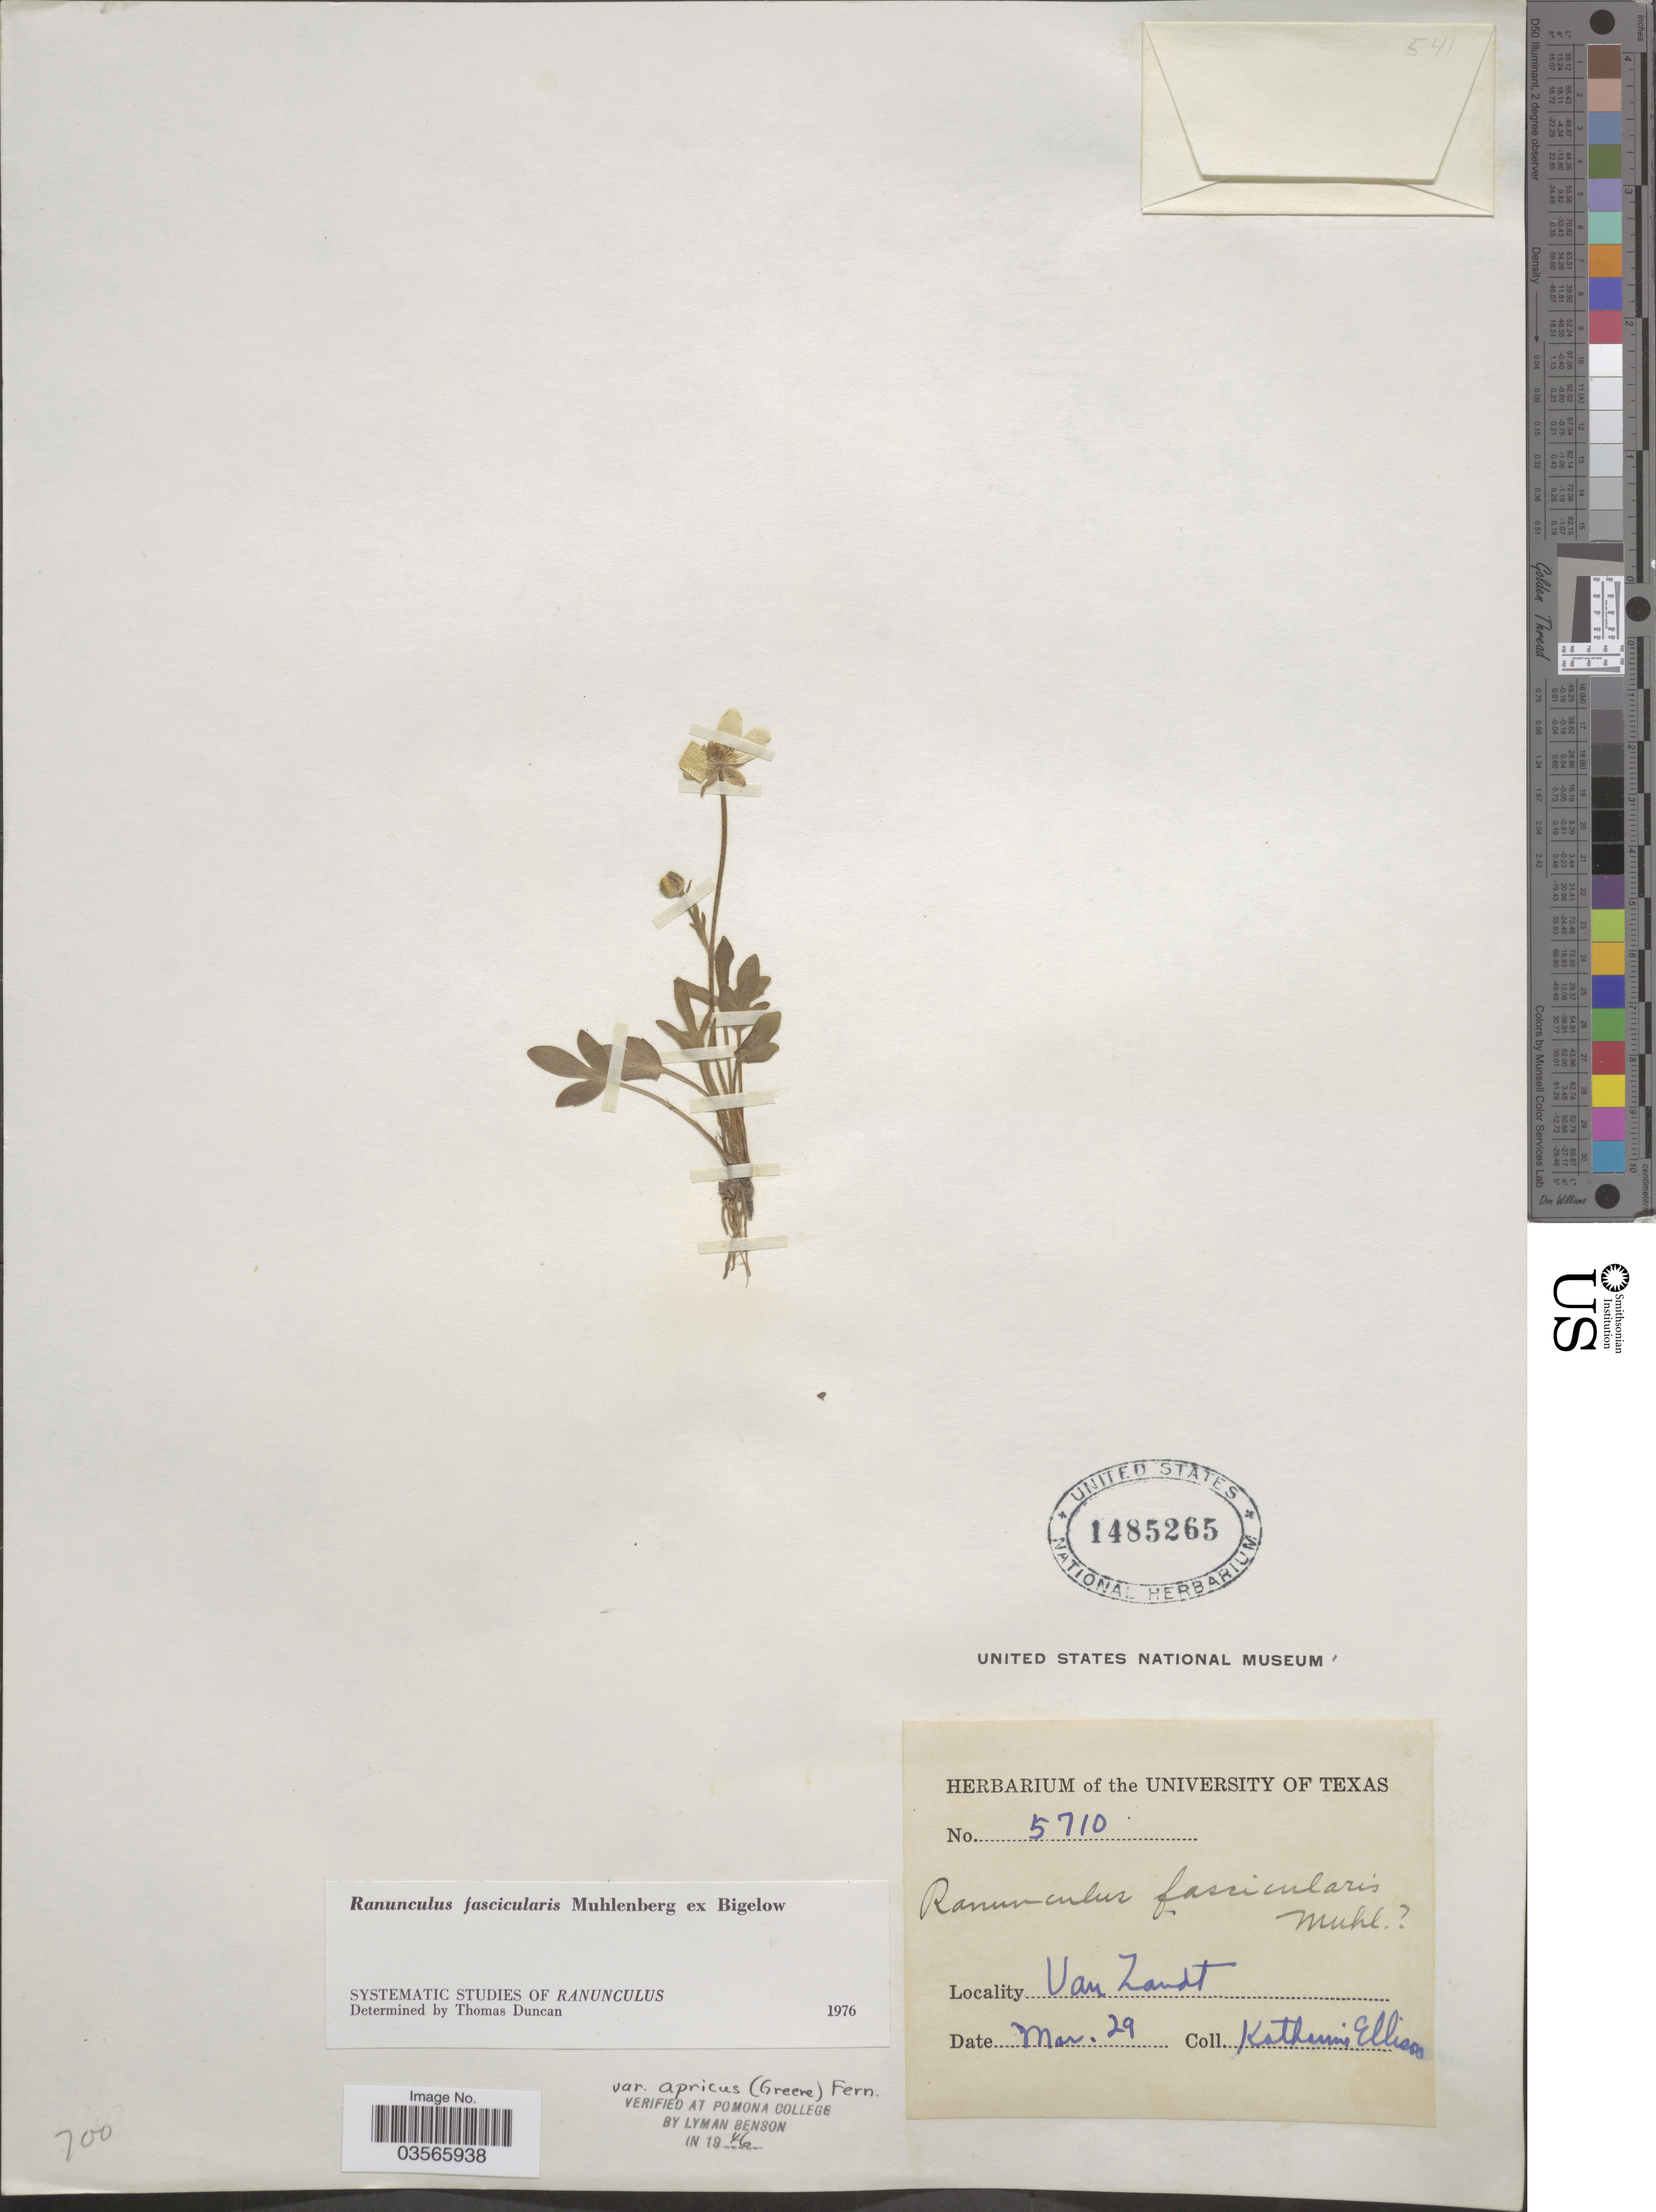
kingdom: Plantae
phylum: Tracheophyta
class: Magnoliopsida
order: Ranunculales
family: Ranunculaceae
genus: Ranunculus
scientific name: Ranunculus fascicularis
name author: Muhl. ex Bigelow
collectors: K. Elliss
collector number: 5710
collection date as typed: Transcribed d/m/y: /3/29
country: United States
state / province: Texas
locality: Van Zandt.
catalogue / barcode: US 1485265